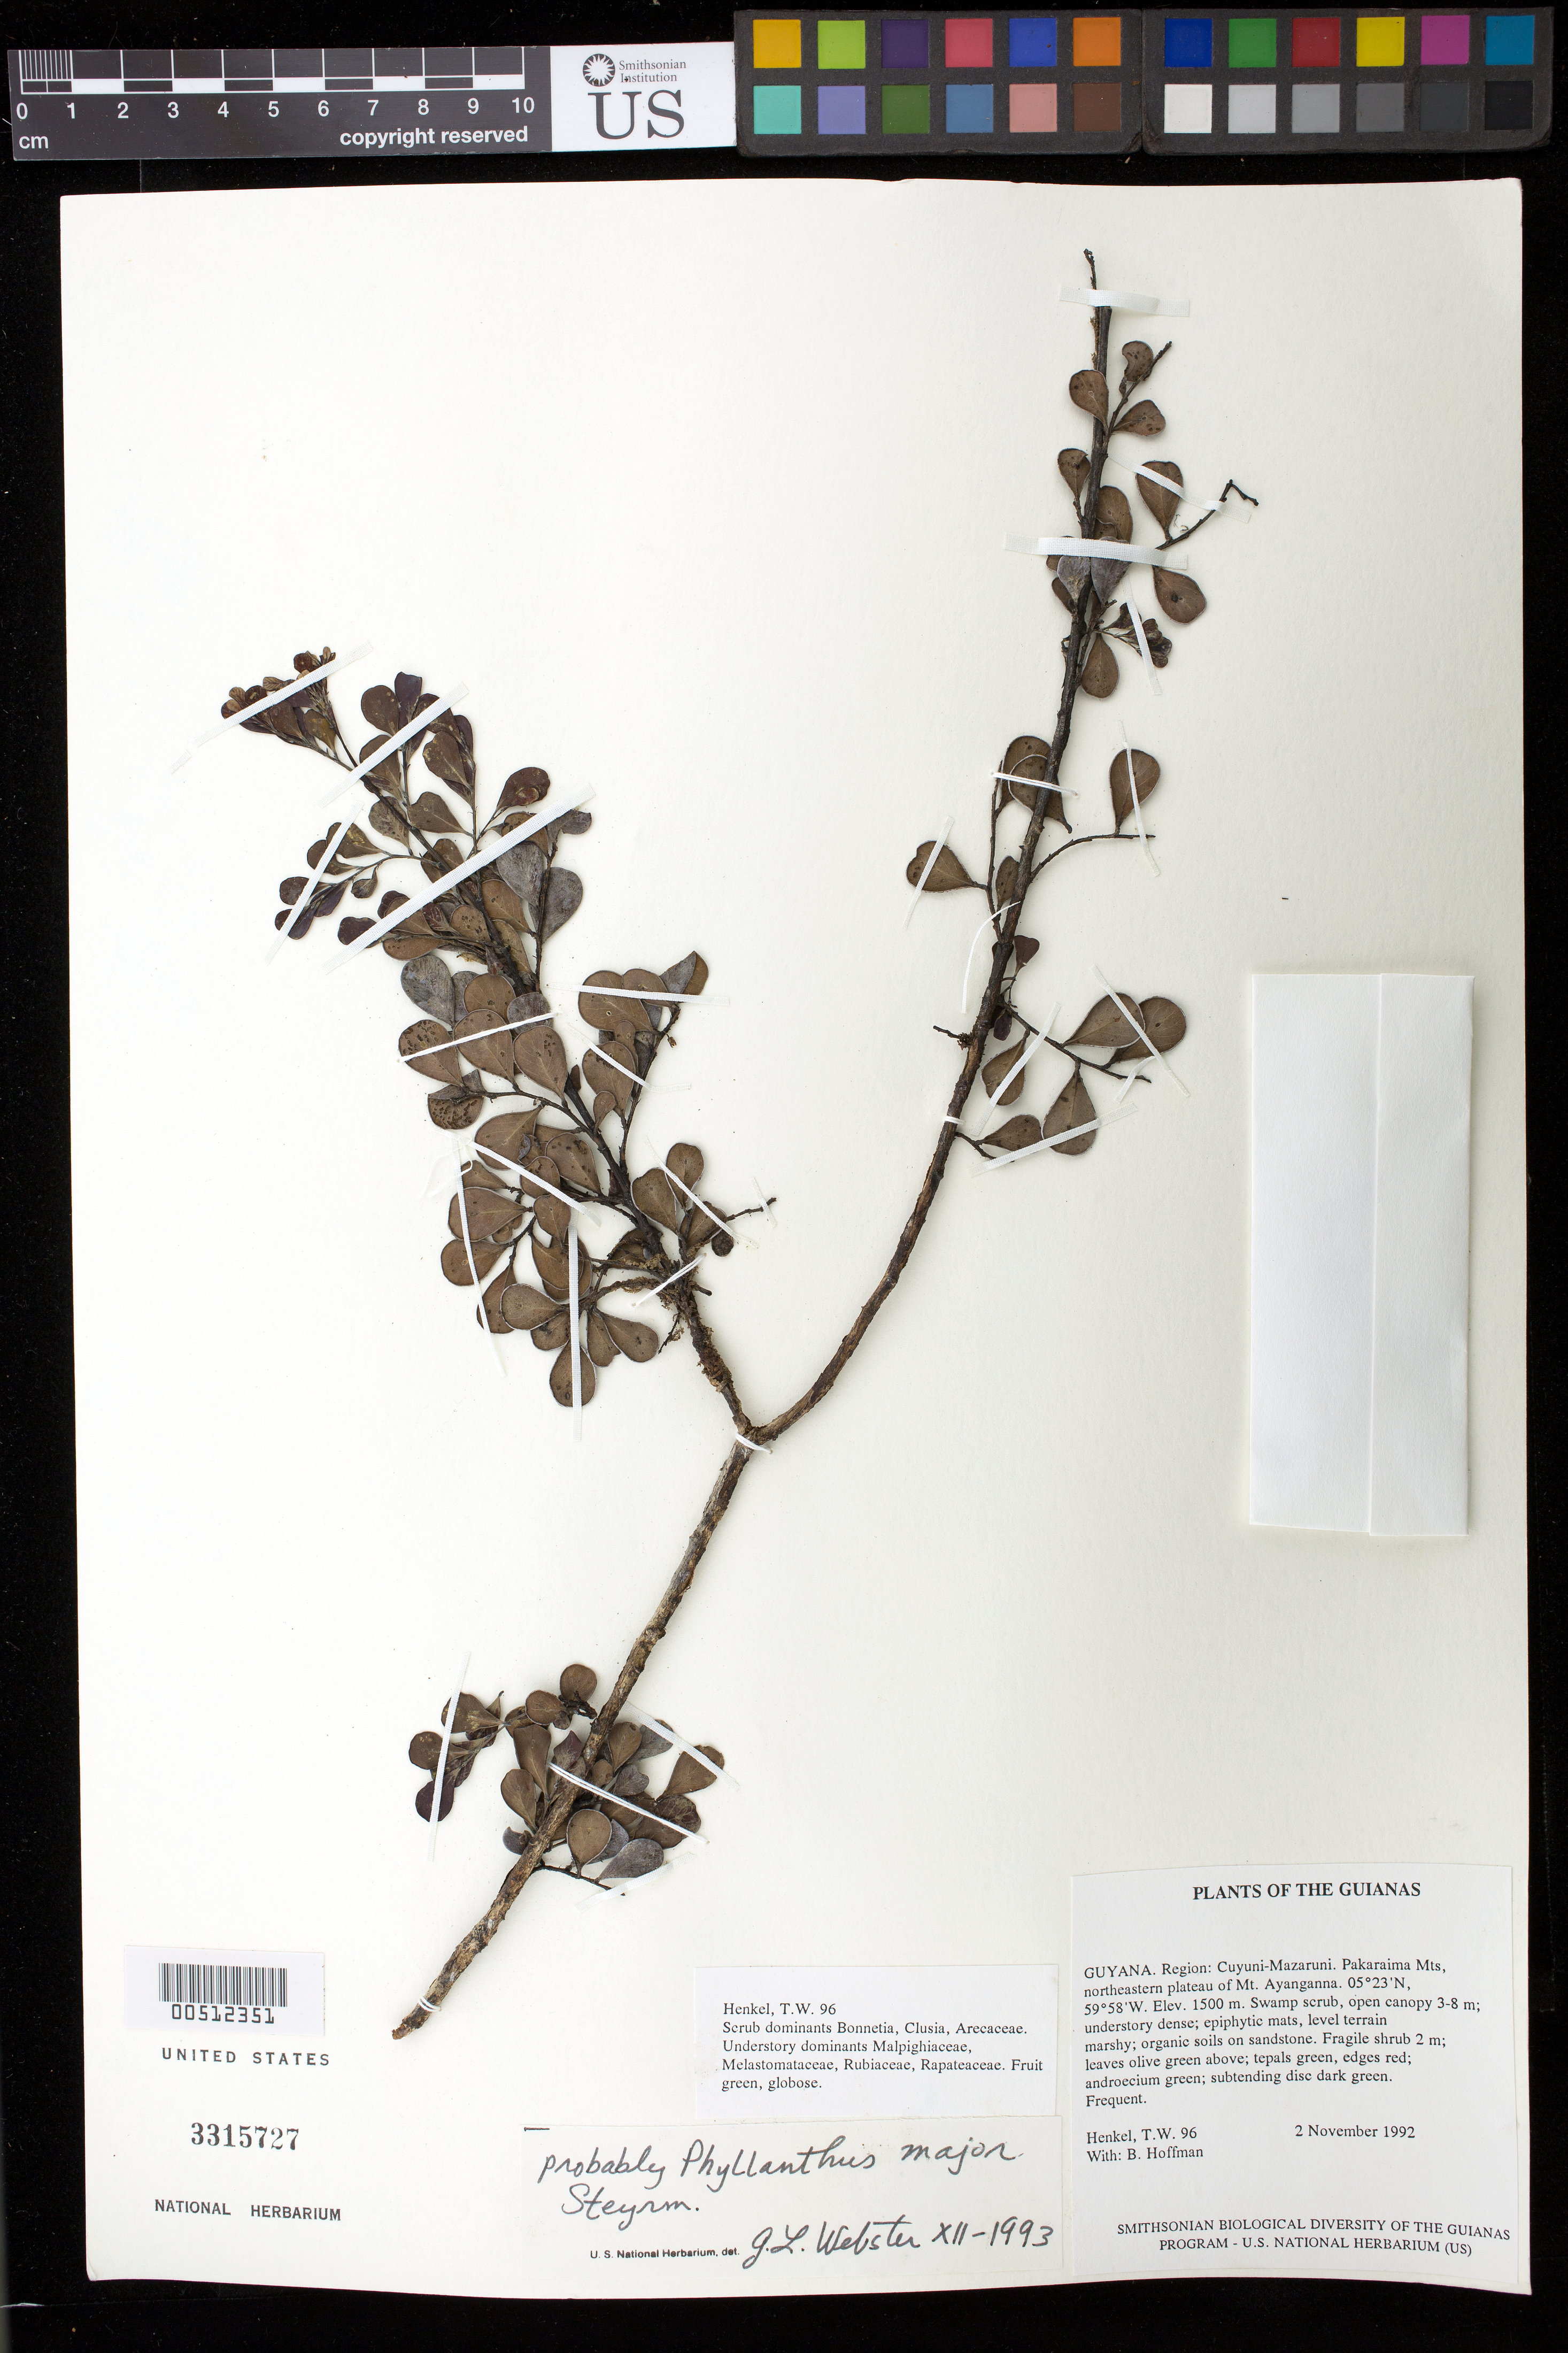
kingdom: Plantae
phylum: Tracheophyta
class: Magnoliopsida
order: Malpighiales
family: Phyllanthaceae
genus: Phyllanthus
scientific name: Phyllanthus majus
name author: Steyerm.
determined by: Webster, Grady L.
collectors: T. Henkel & B. Hoffman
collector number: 96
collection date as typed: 2 November 1992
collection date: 1992-11-02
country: Guyana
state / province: Cuyuni-Mazaruni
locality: Pakaraima Mts, NE plateau of Mt. Ayanganna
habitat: Swamp scrub; open canopy 3-8 m; understory dense; epiphytic mats; level terrain, standing water, organic soils on sandstone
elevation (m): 1500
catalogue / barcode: US 3315727